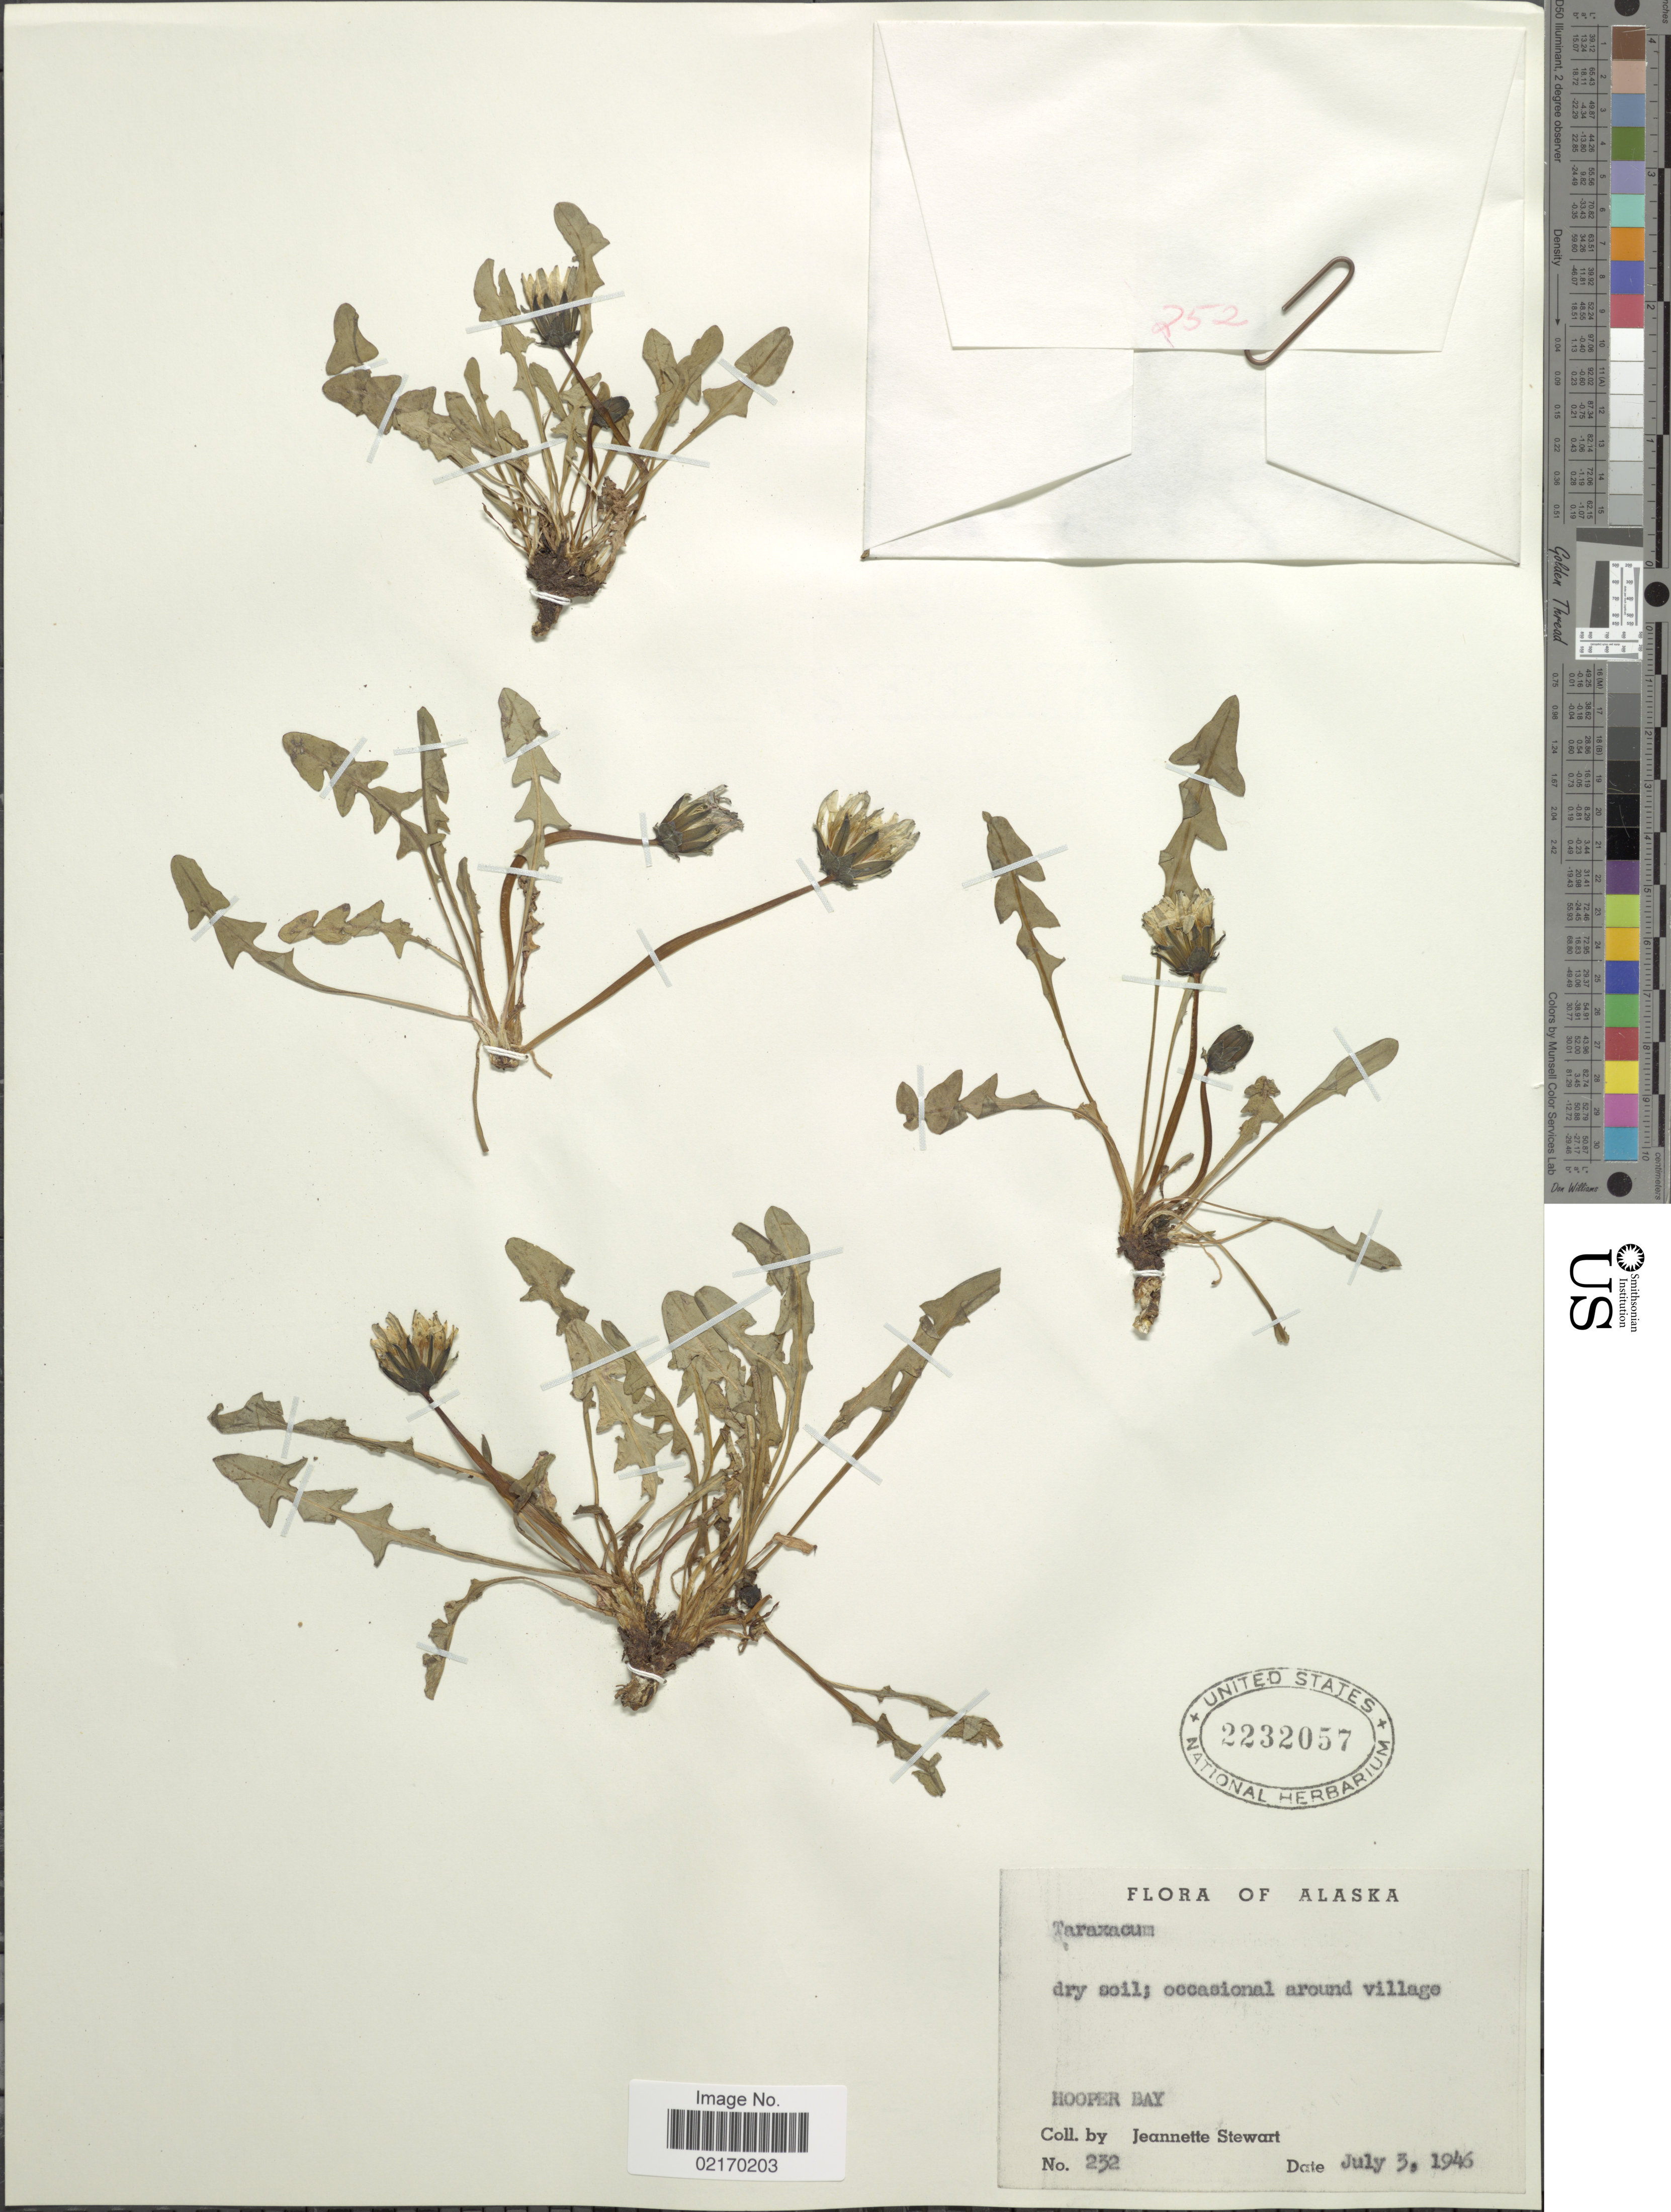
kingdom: Plantae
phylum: Tracheophyta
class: Magnoliopsida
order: Asterales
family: Asteraceae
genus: Taraxacum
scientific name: Taraxacum sp.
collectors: J. Stewart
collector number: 232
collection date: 1946-07-03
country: United States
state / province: Alaska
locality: Hooper Bay, occasional around village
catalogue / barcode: US 2232057